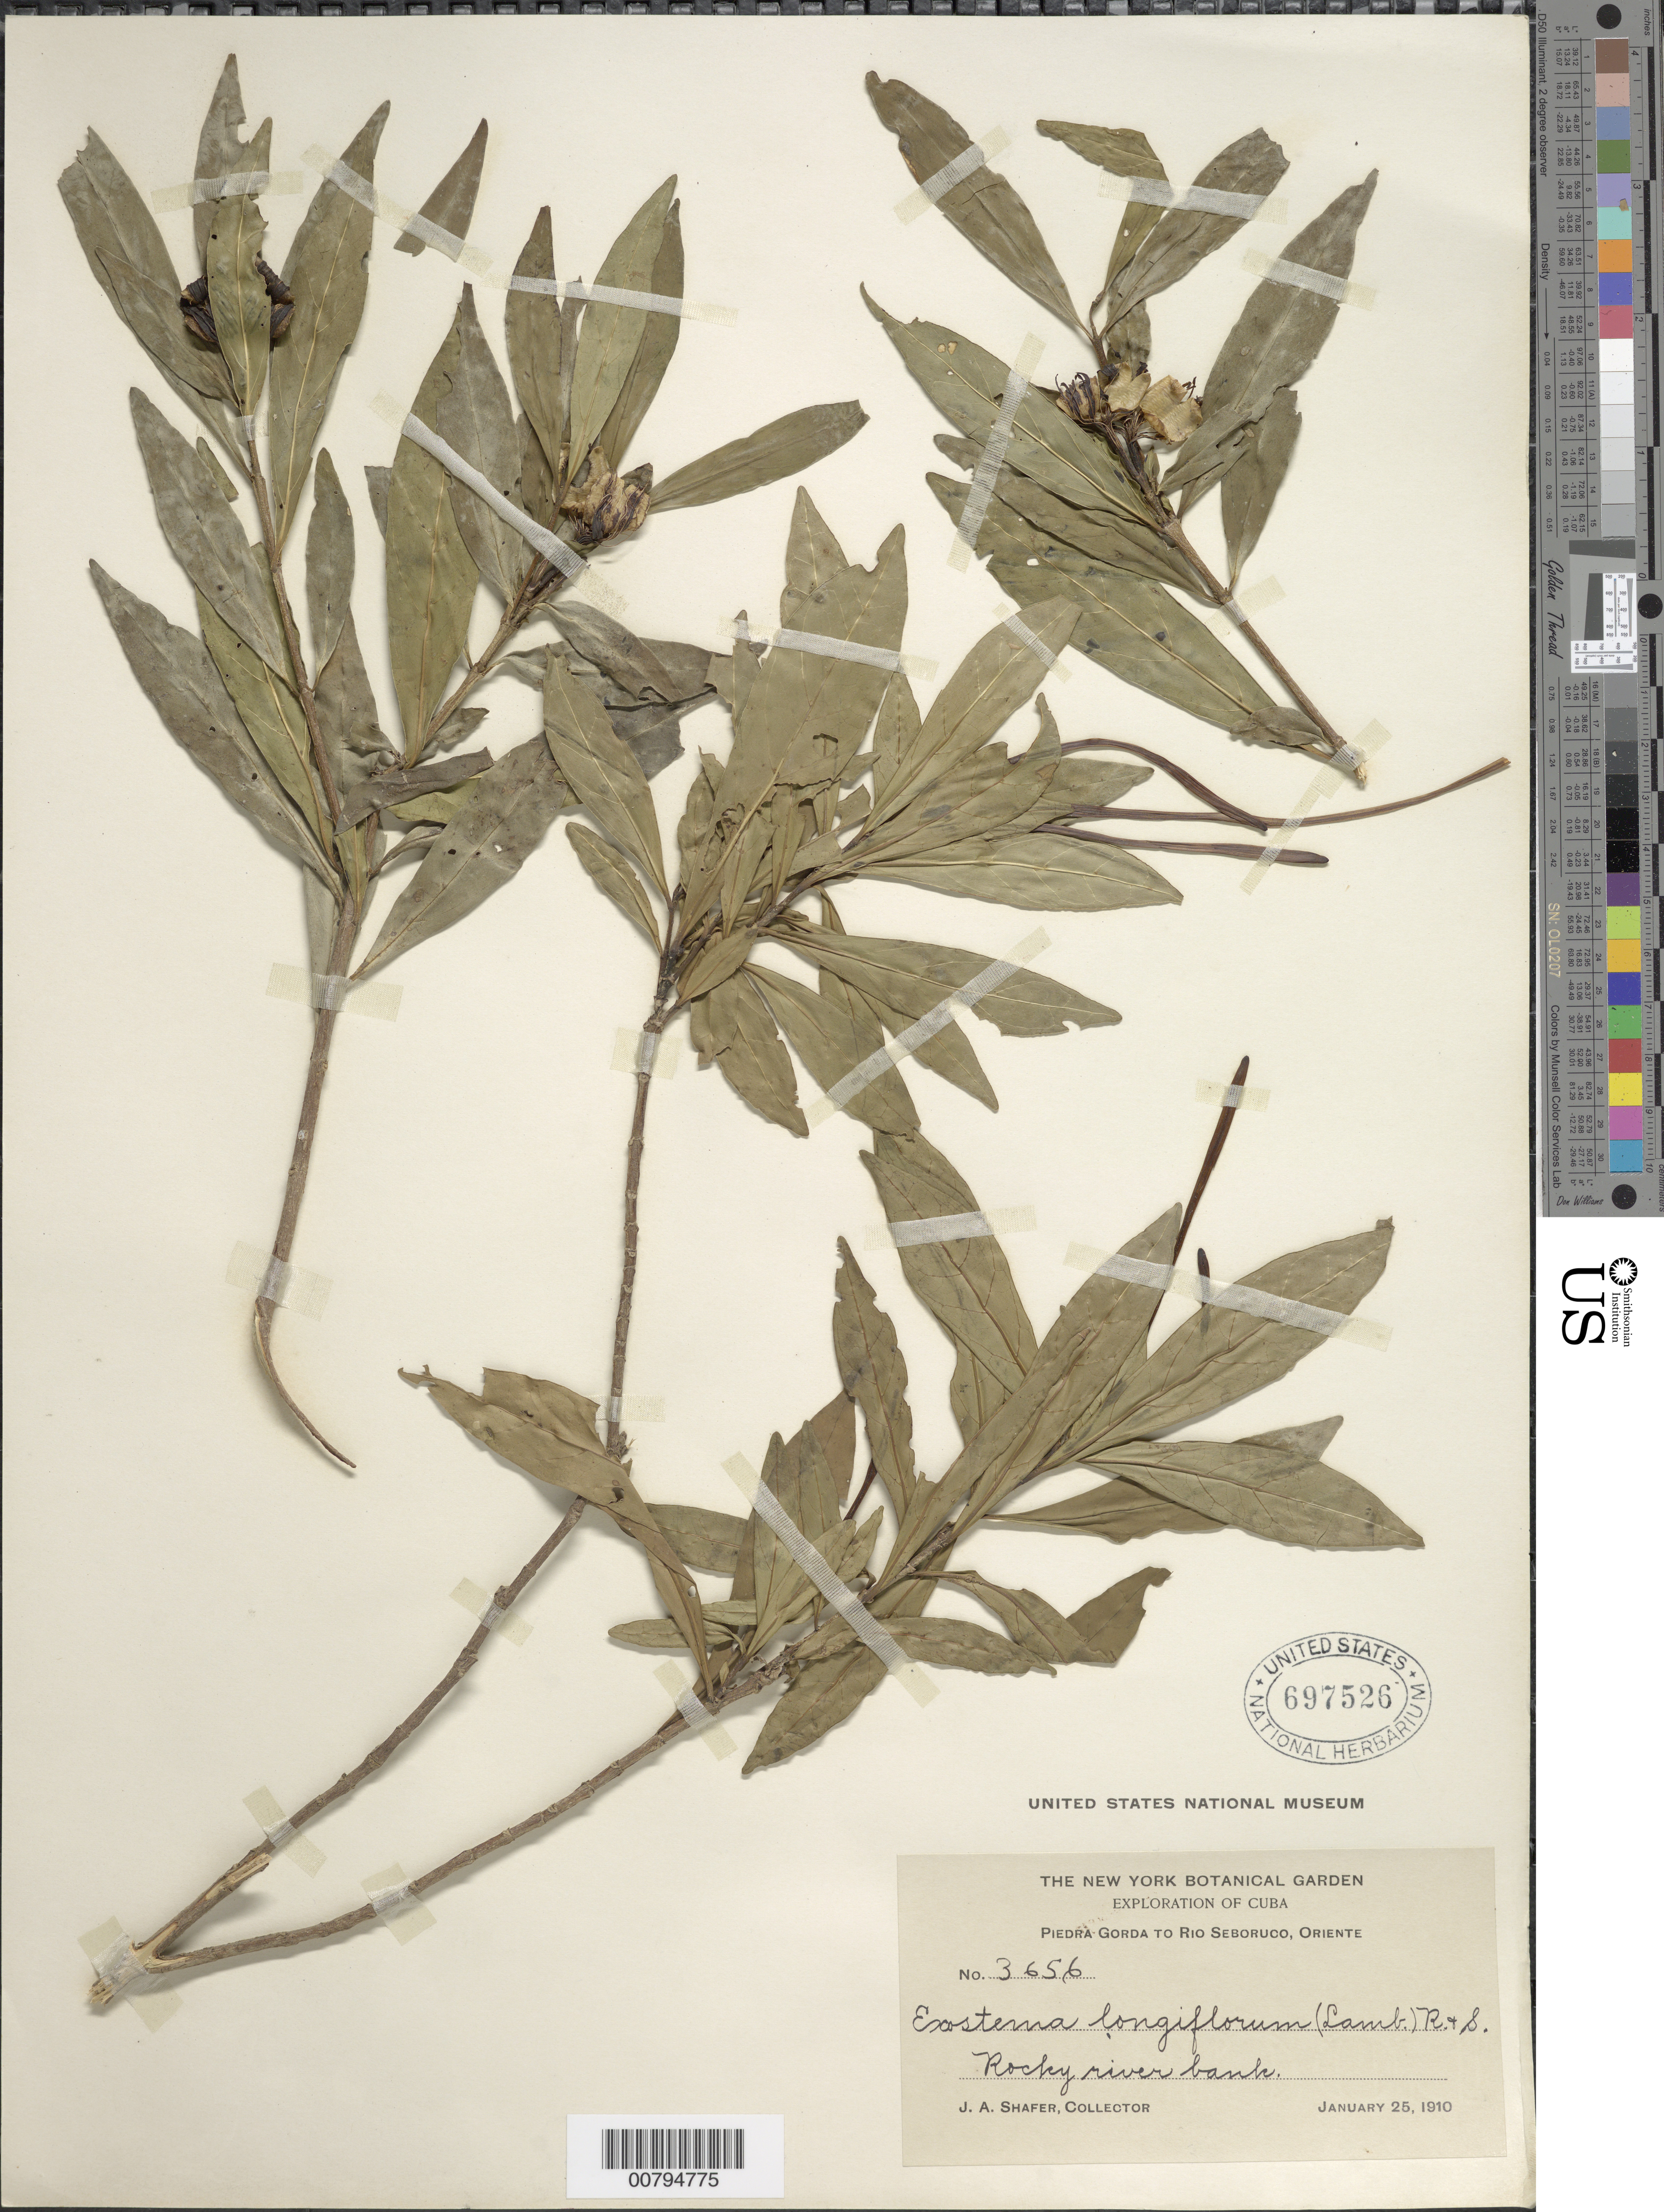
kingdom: Plantae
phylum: Tracheophyta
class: Magnoliopsida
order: Gentianales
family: Rubiaceae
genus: Exostema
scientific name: Exostema longiflorum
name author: (Lamb.) Roem. & Schult.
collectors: J. A. Shafer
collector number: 3656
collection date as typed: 25 Jan 1910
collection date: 1910-01-25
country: Cuba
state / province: Oriente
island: Cuba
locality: Piedra Gorda to Rio Seboruco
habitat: Rocky river bank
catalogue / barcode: US 697526